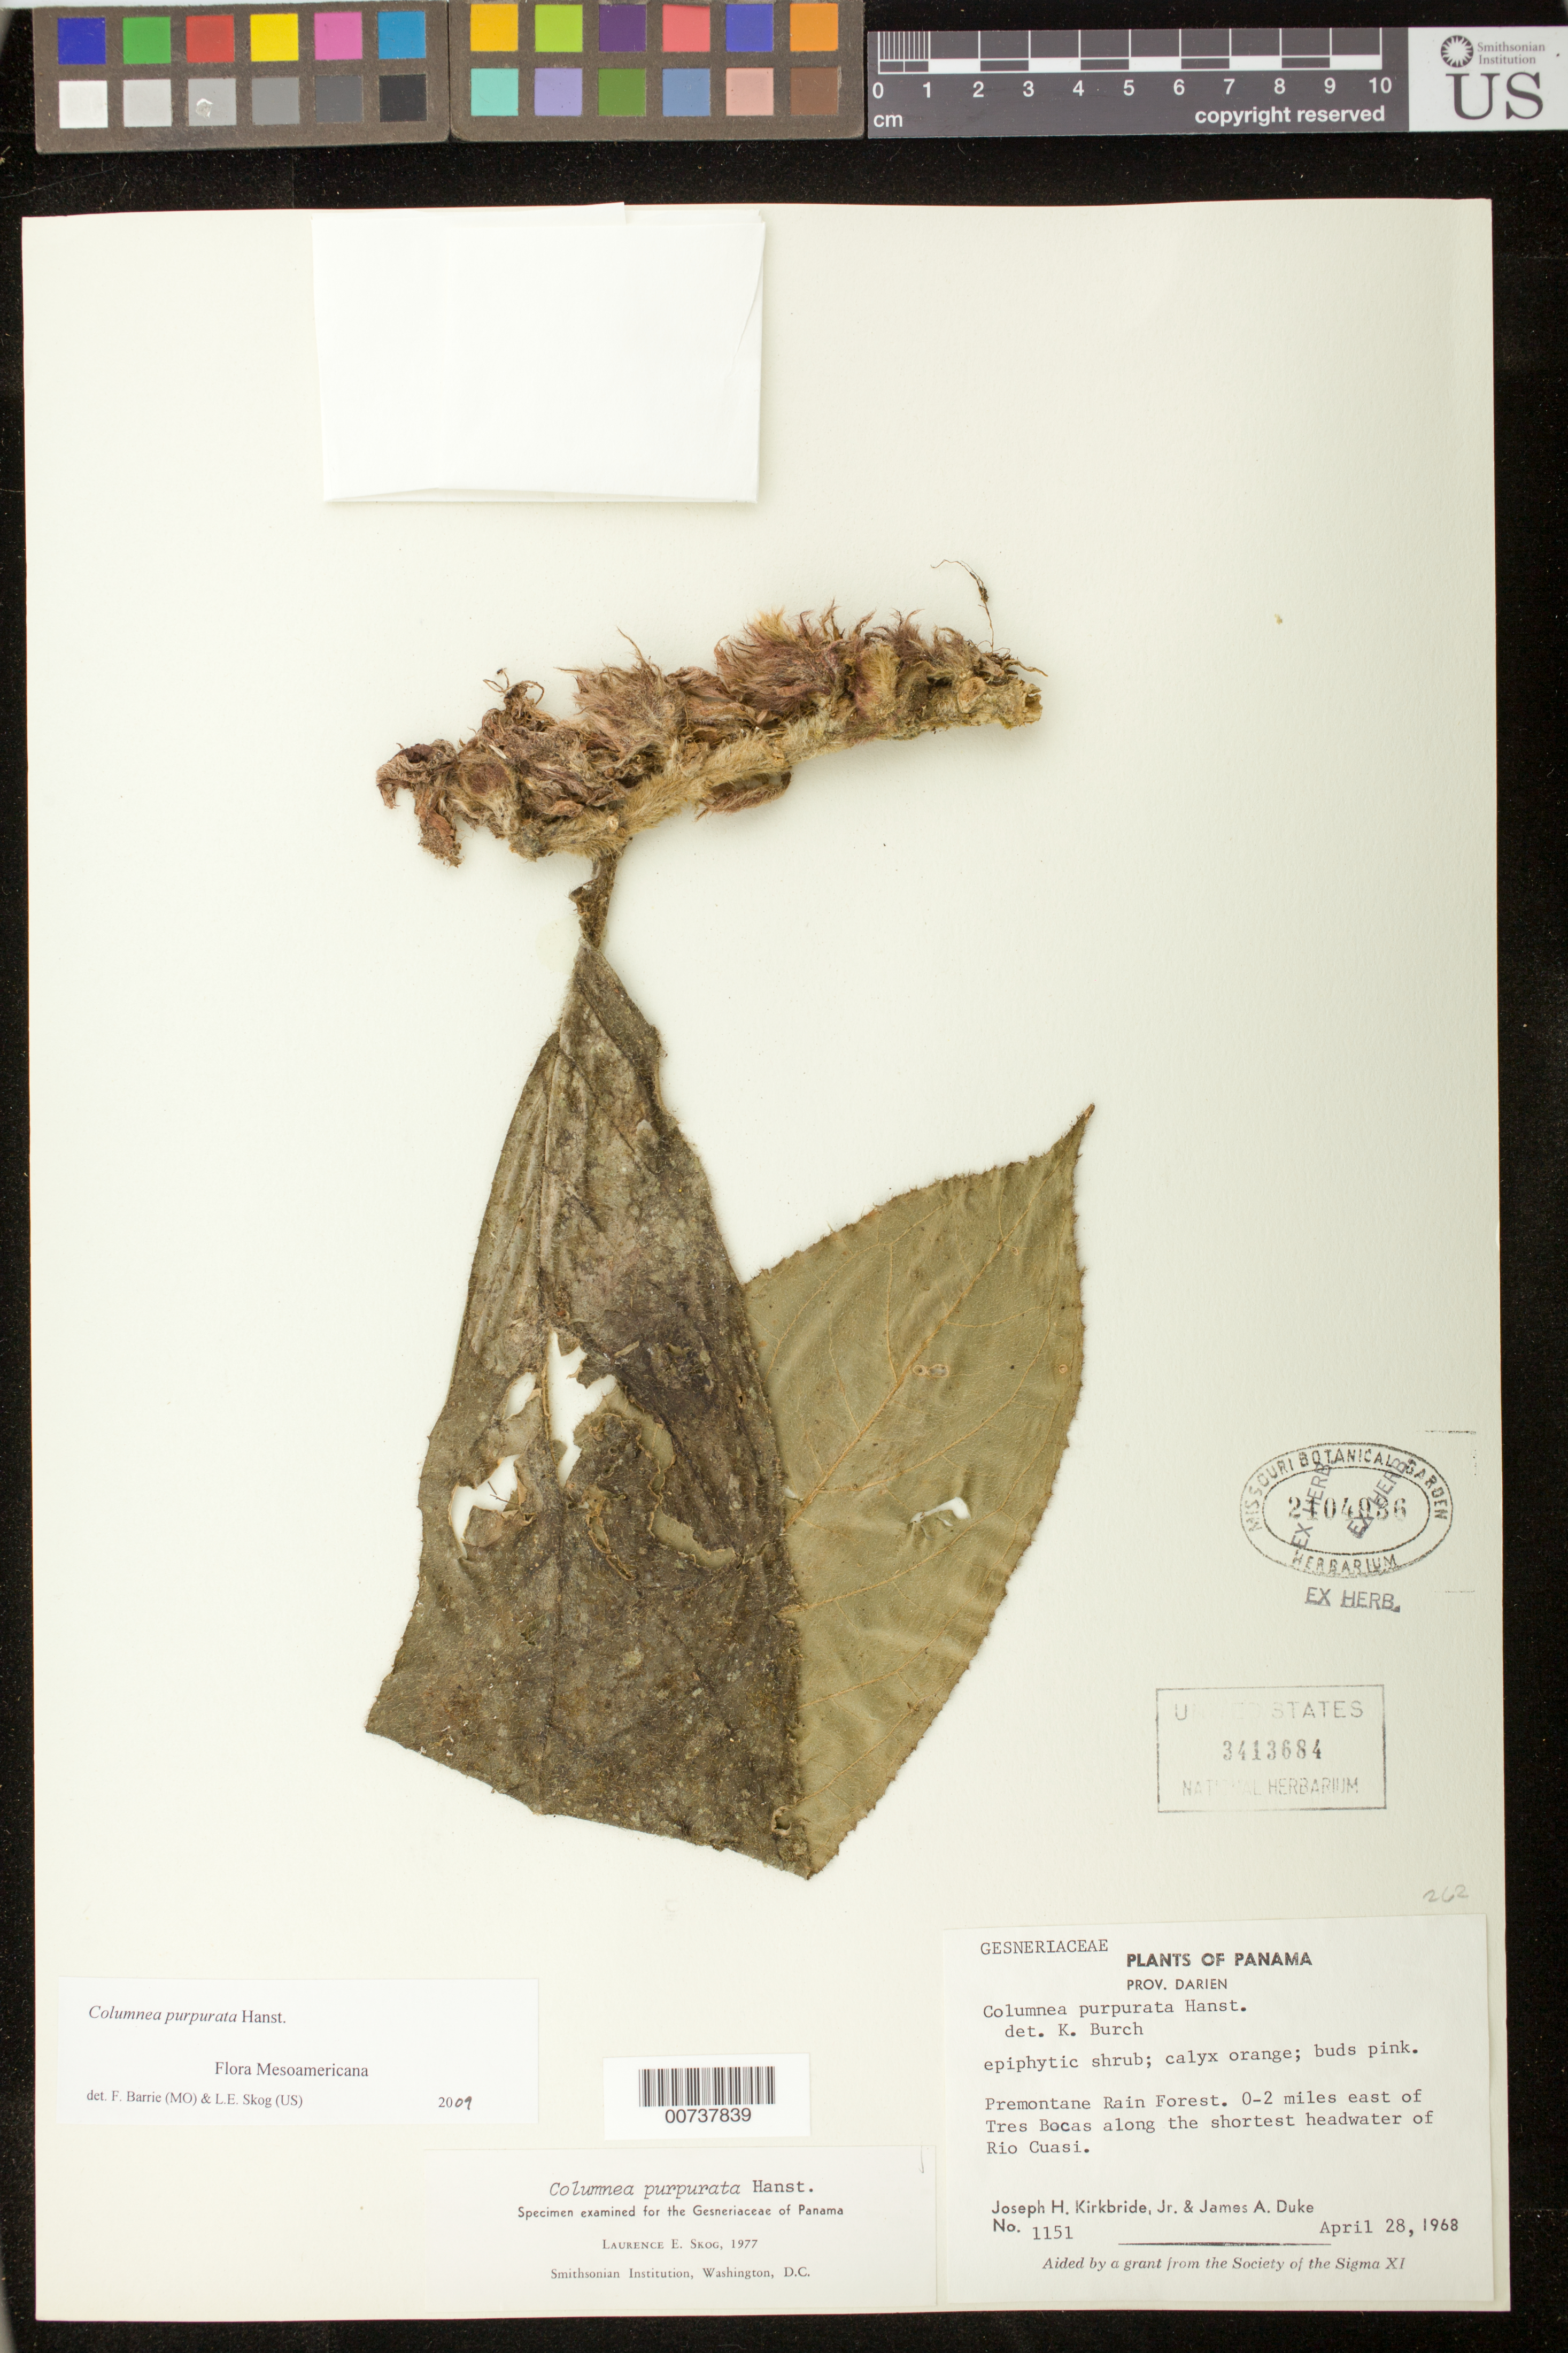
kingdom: Plantae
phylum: Tracheophyta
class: Magnoliopsida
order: Lamiales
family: Gesneriaceae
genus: Columnea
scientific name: Columnea purpurata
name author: Hanst.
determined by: Skog, Laurence E.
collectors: J. H. Kirkbride & J. A. Duke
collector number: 1151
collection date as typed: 28 Apr 1968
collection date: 1968-04-28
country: Panama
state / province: Darién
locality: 0-2 miles east of Tres Bocas along the shortest headwater of Rio Cuasi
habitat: Premontane rain forest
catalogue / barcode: US 3413684